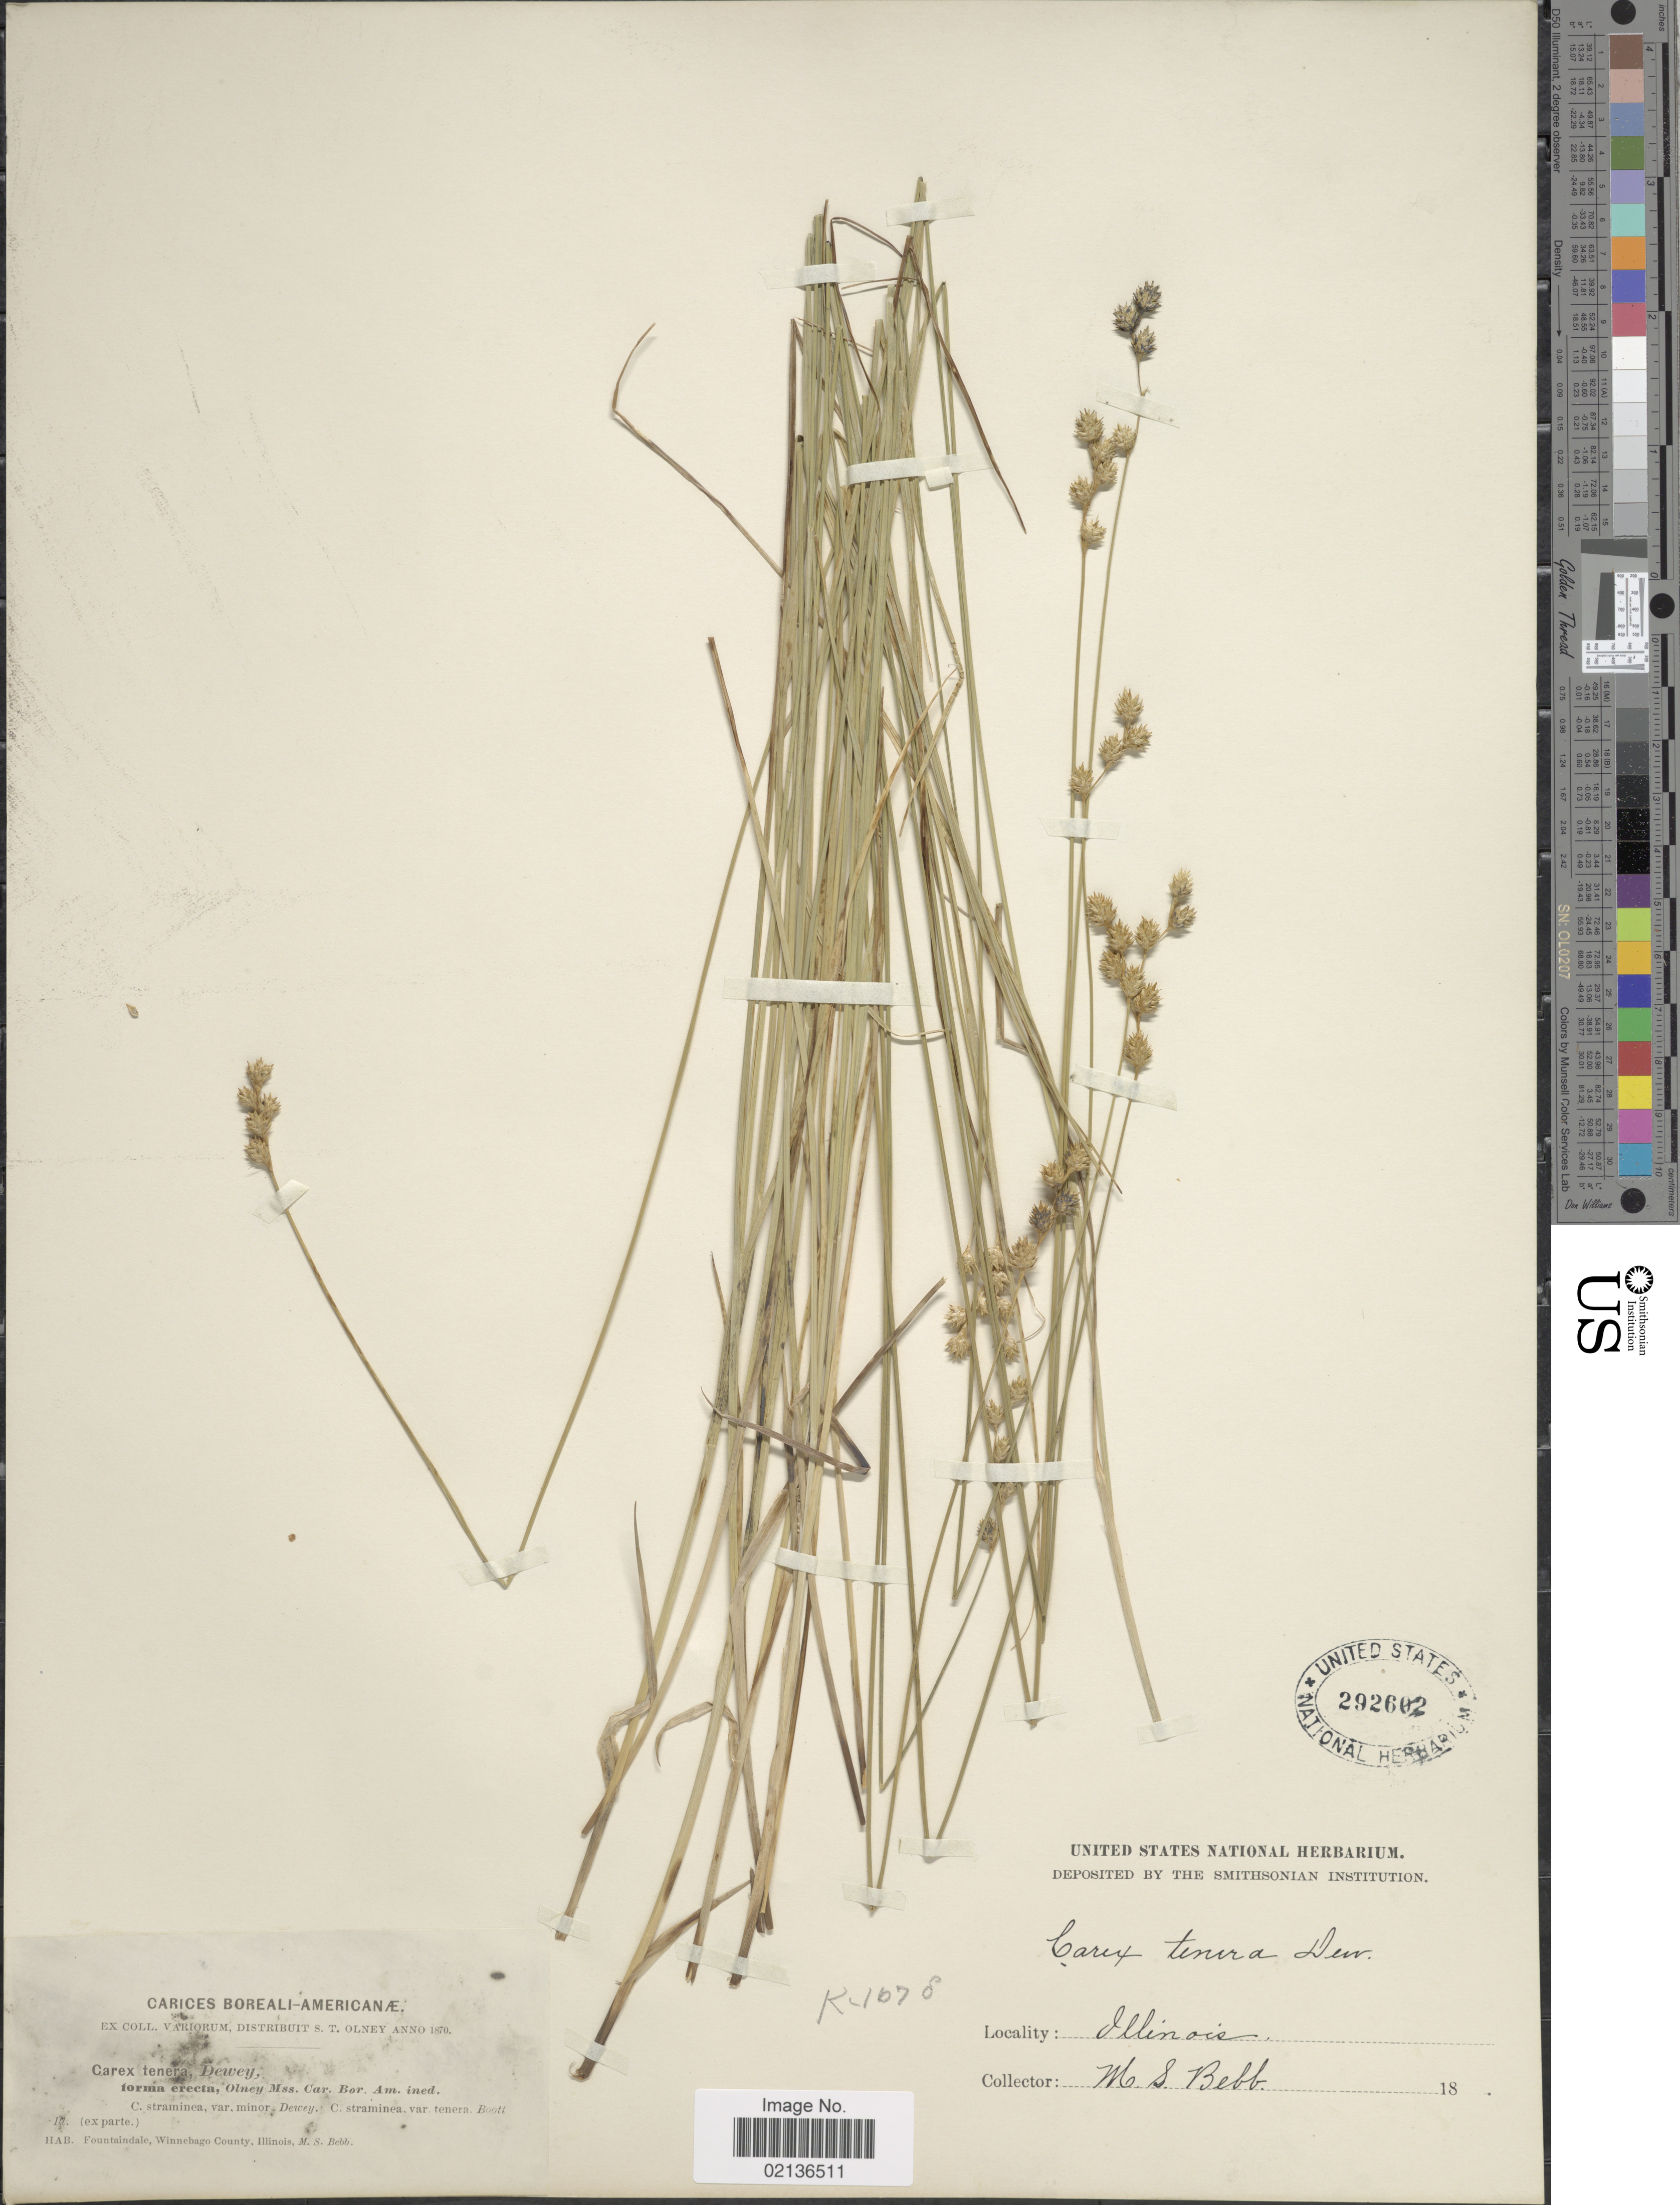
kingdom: Plantae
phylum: Tracheophyta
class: Liliopsida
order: Poales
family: Cyperaceae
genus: Carex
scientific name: Carex tenera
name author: Dewey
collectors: M. Bebb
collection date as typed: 18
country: United States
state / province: Illinois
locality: Fountaindale, Winnebago County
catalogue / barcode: US 292602